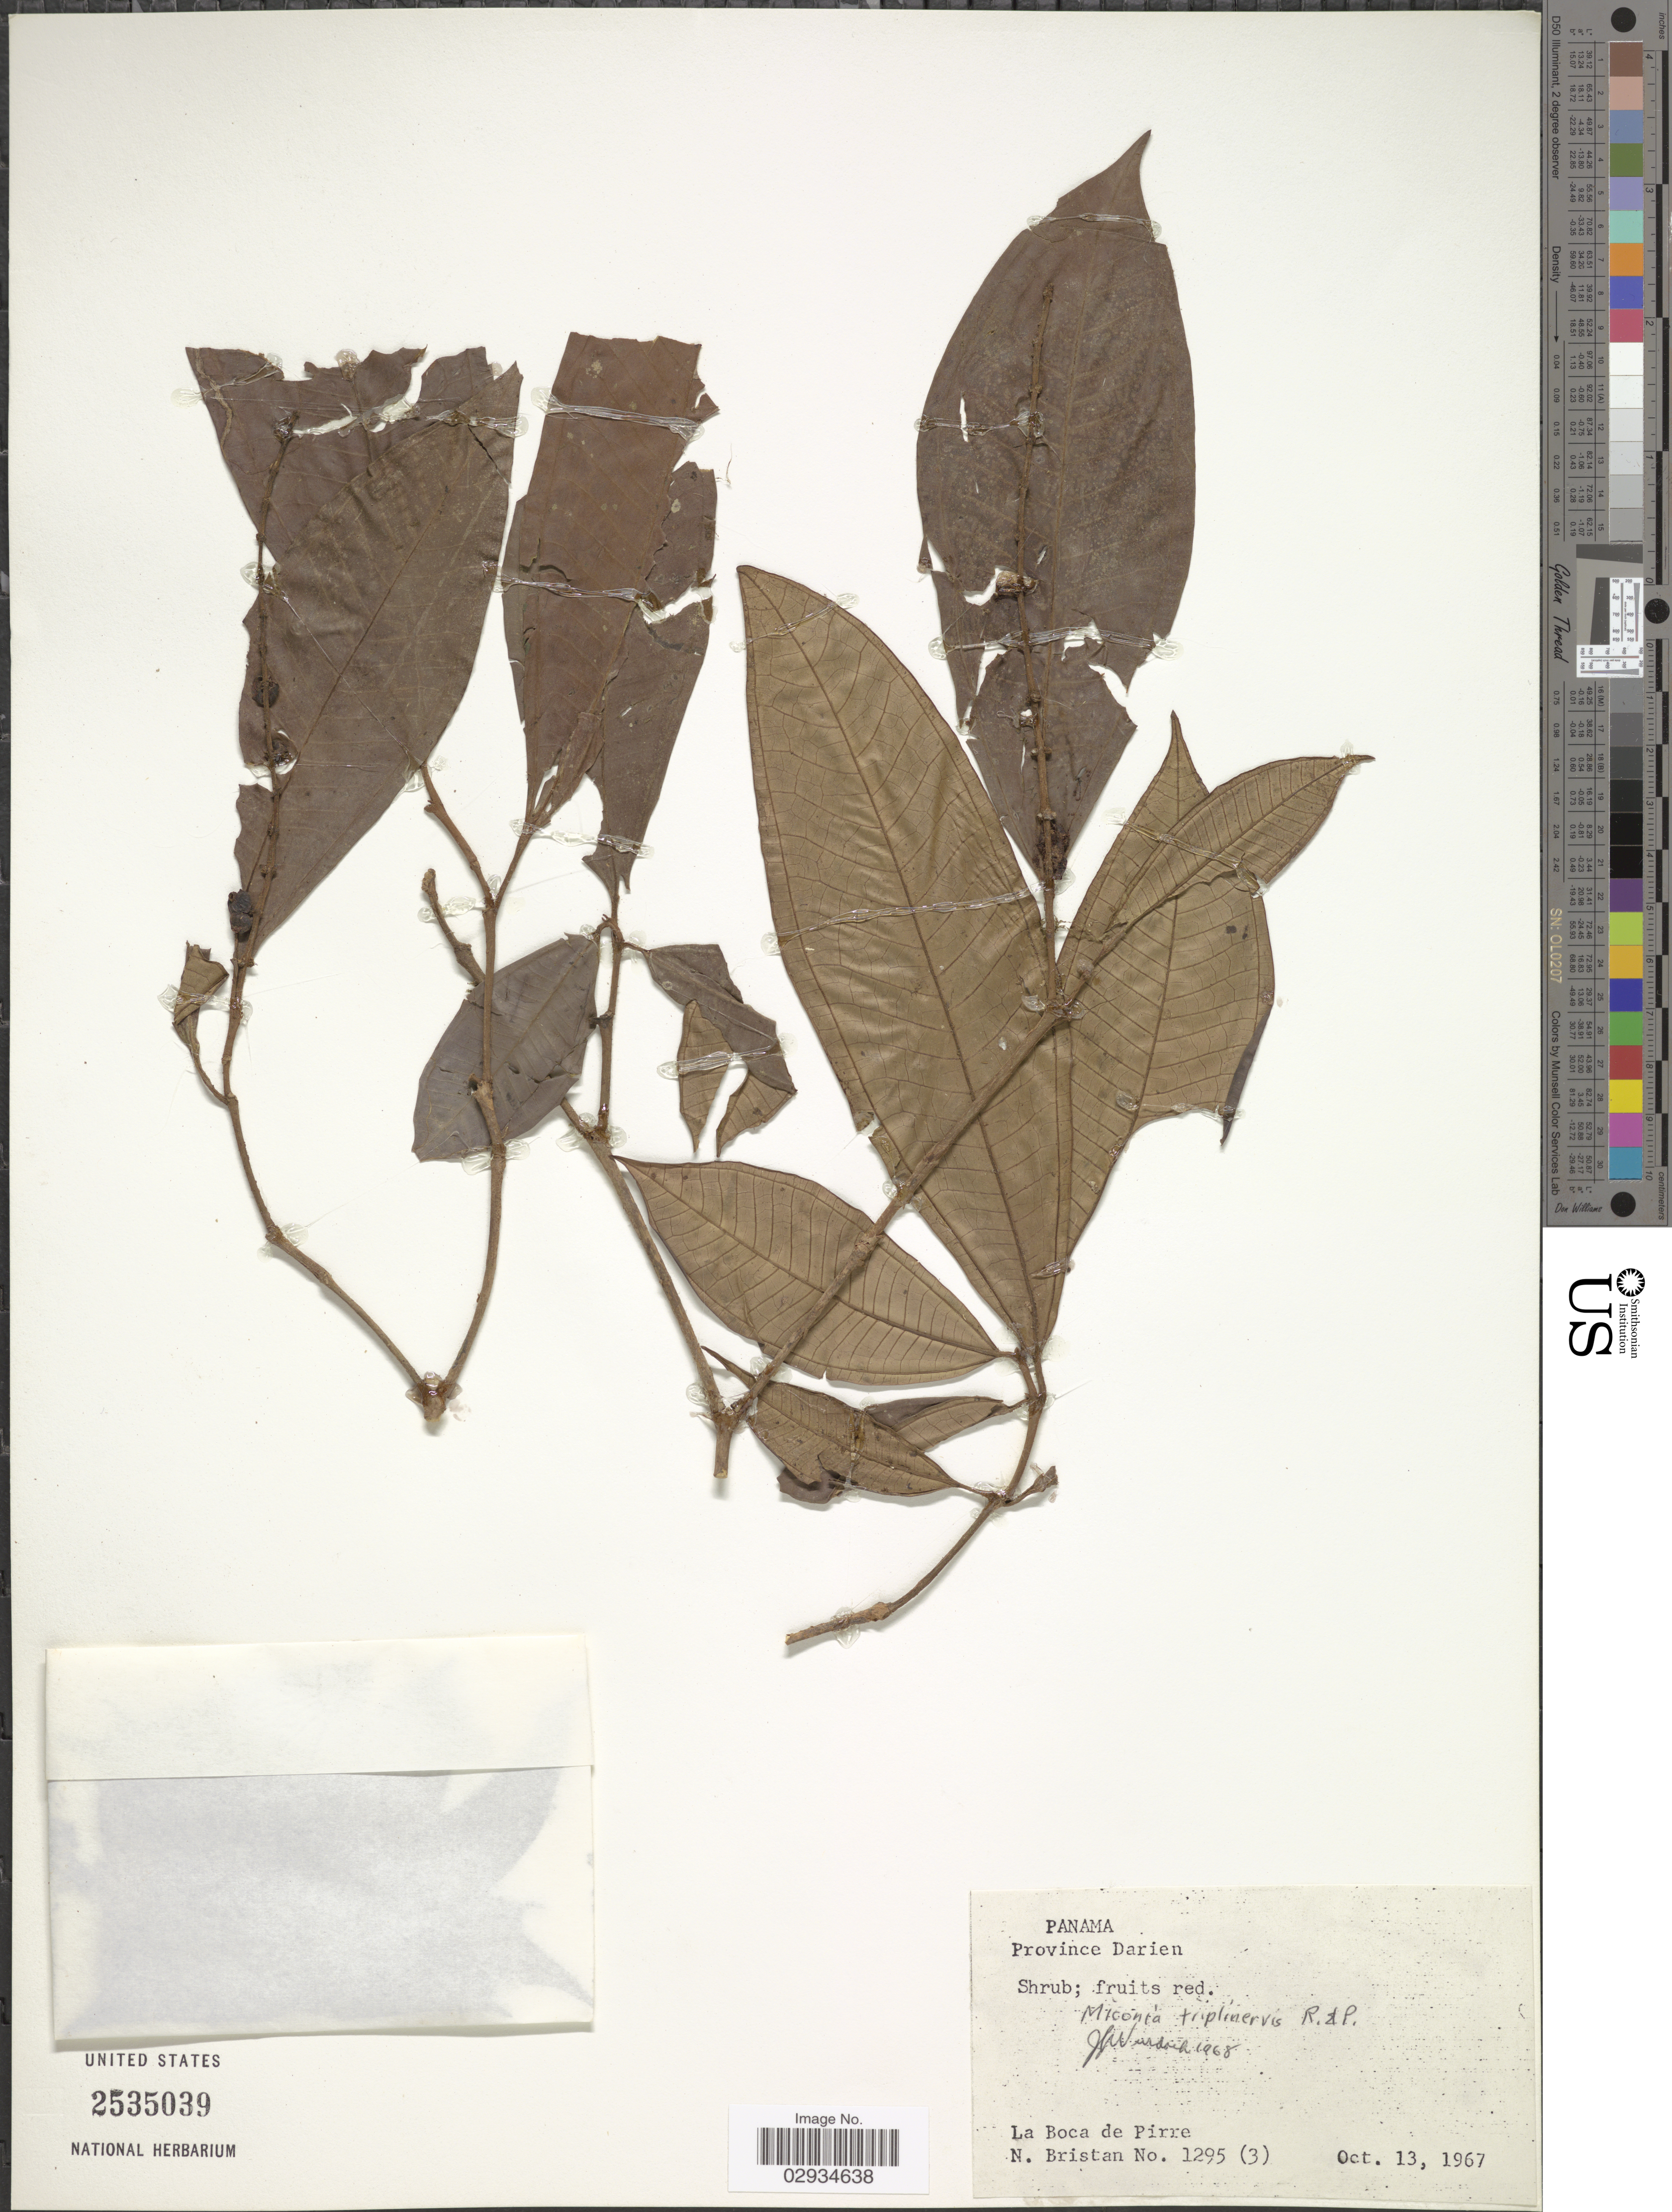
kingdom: Plantae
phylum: Tracheophyta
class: Magnoliopsida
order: Myrtales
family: Melastomataceae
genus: Miconia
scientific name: Miconia triplinervis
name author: Ruiz & Pav.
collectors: N. Bristan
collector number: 1295(3)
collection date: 1967-10-13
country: Panama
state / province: Darién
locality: La Boca de Pirre.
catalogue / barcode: US 2535039